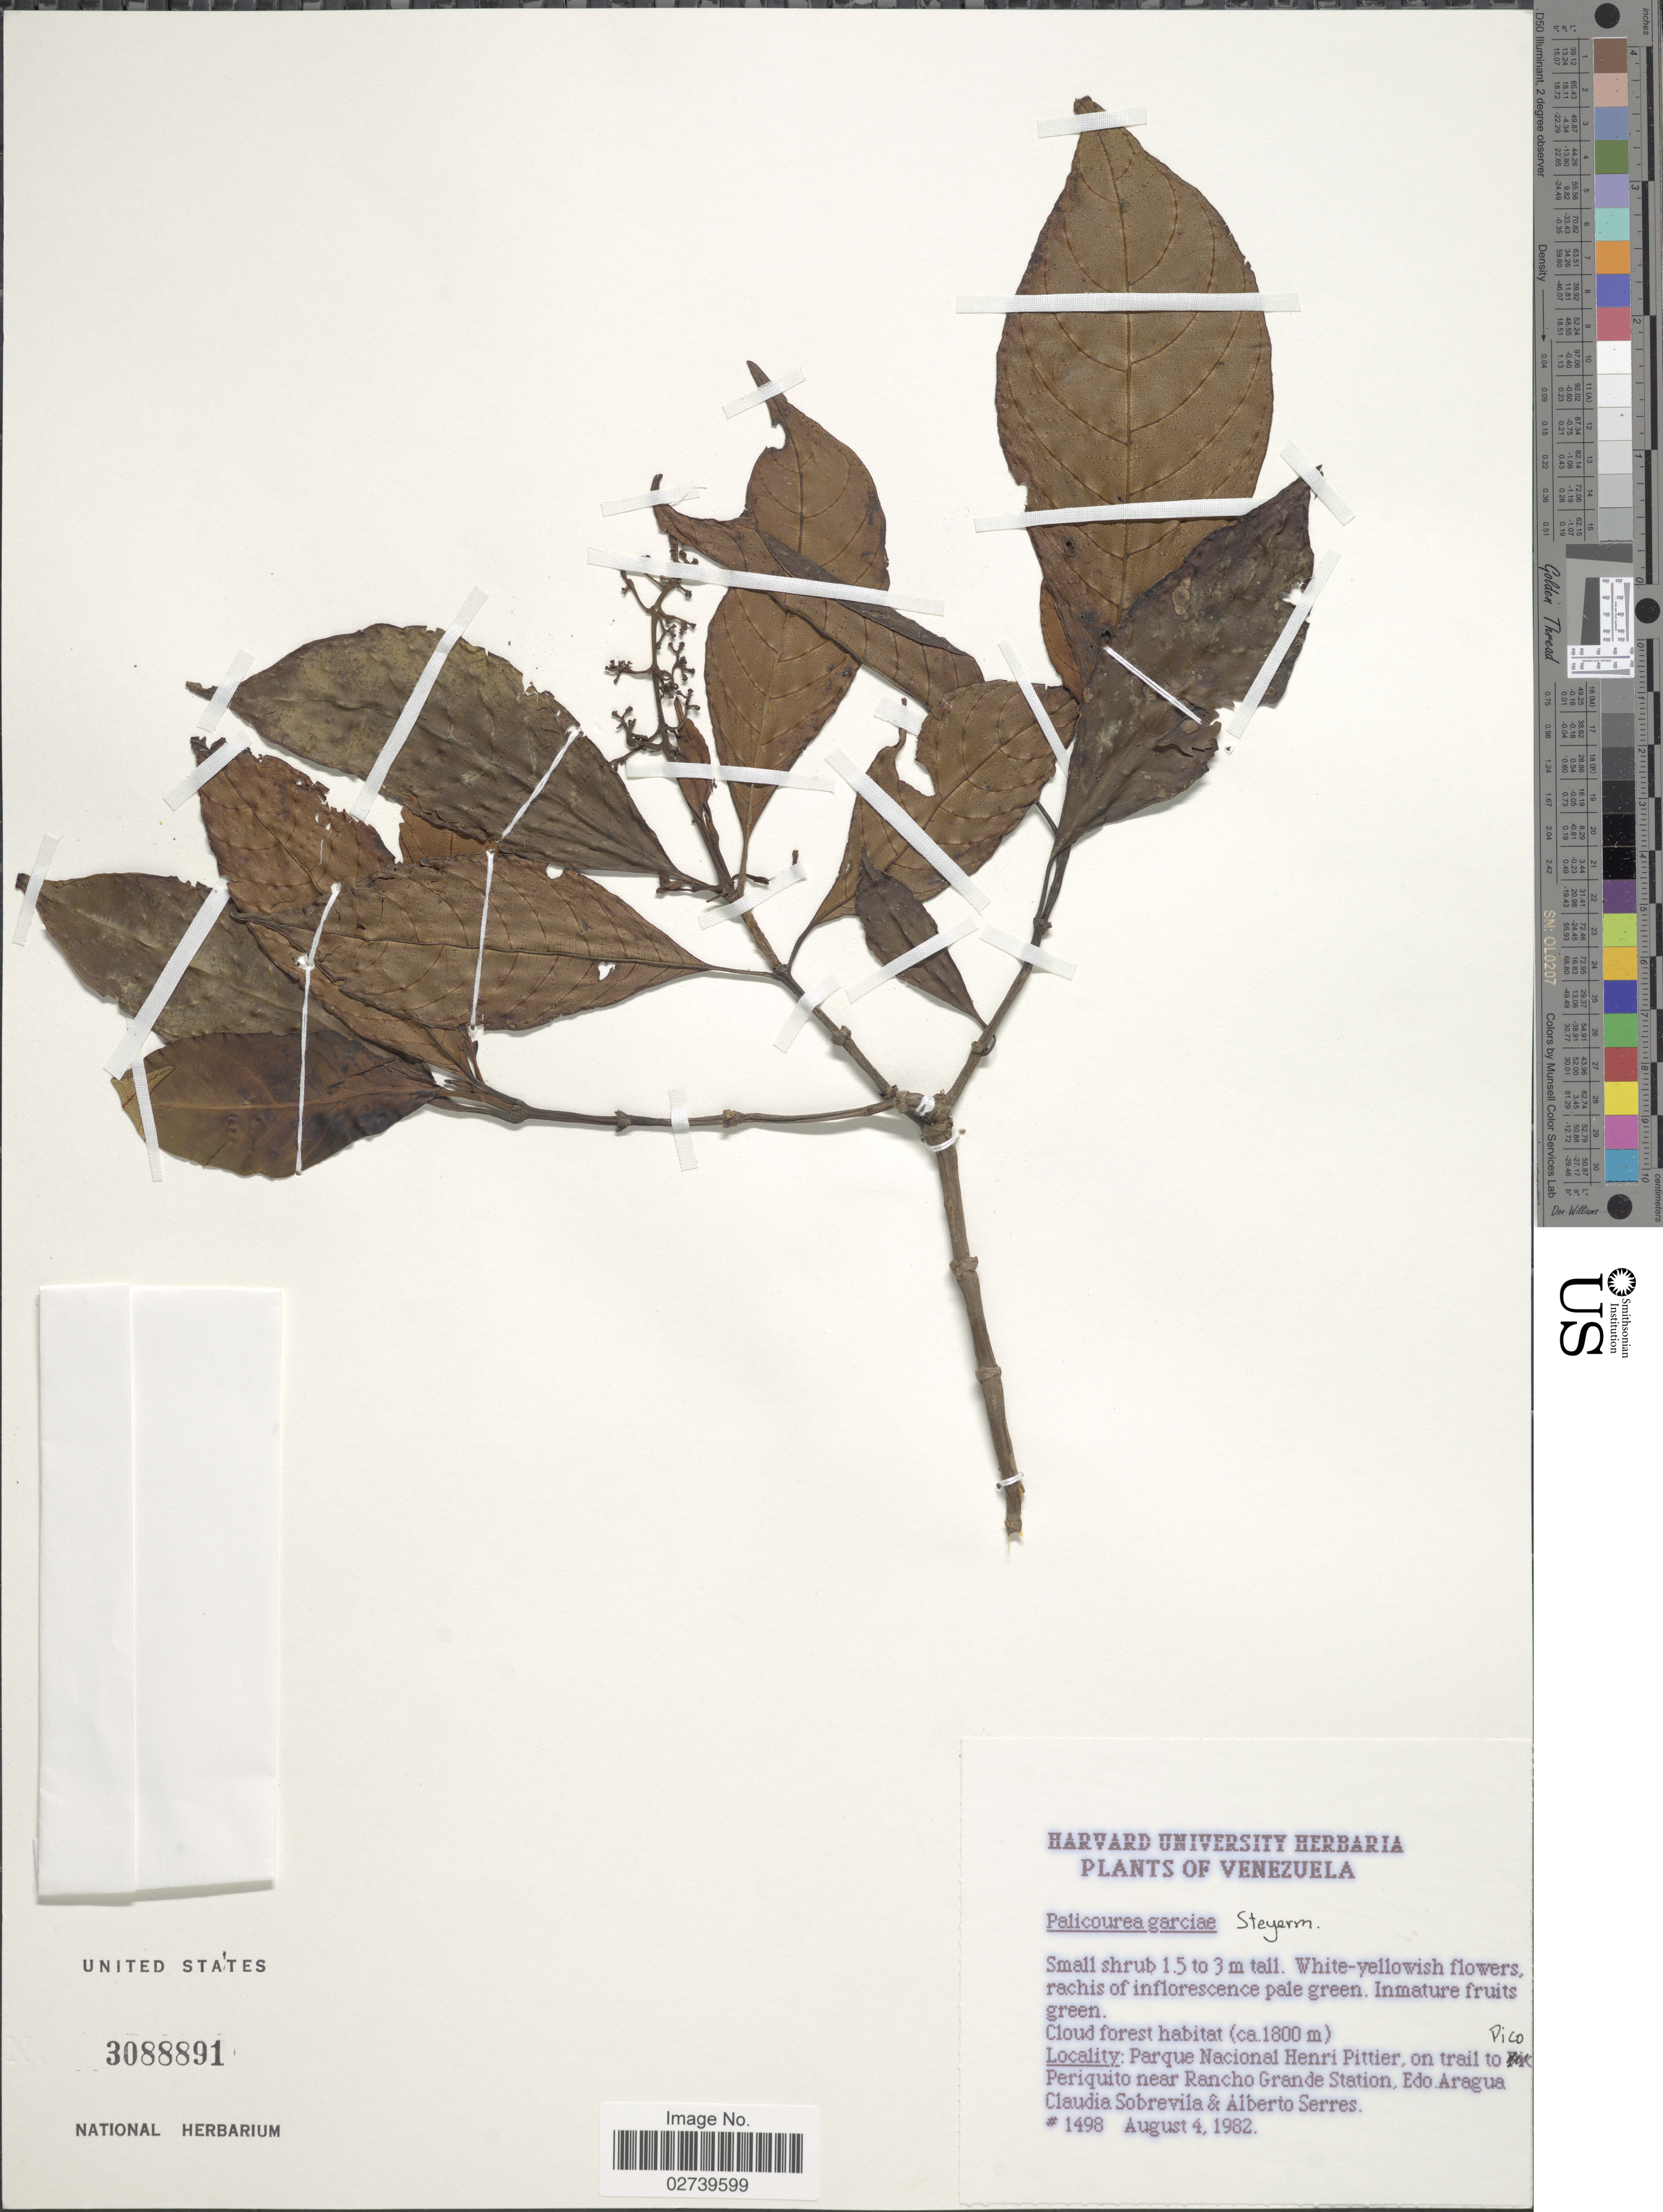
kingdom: Plantae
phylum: Tracheophyta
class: Magnoliopsida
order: Gentianales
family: Rubiaceae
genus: Palicourea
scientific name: Palicourea garciae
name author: Standl.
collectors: C. Sobrevila & A. Serres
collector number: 1498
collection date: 1982-08-04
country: Venezuela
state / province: Aragua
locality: Parque Nacional Henri Pittier, on trail to Pico Periquito near Rancho Grande Station.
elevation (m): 1800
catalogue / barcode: US 3088891